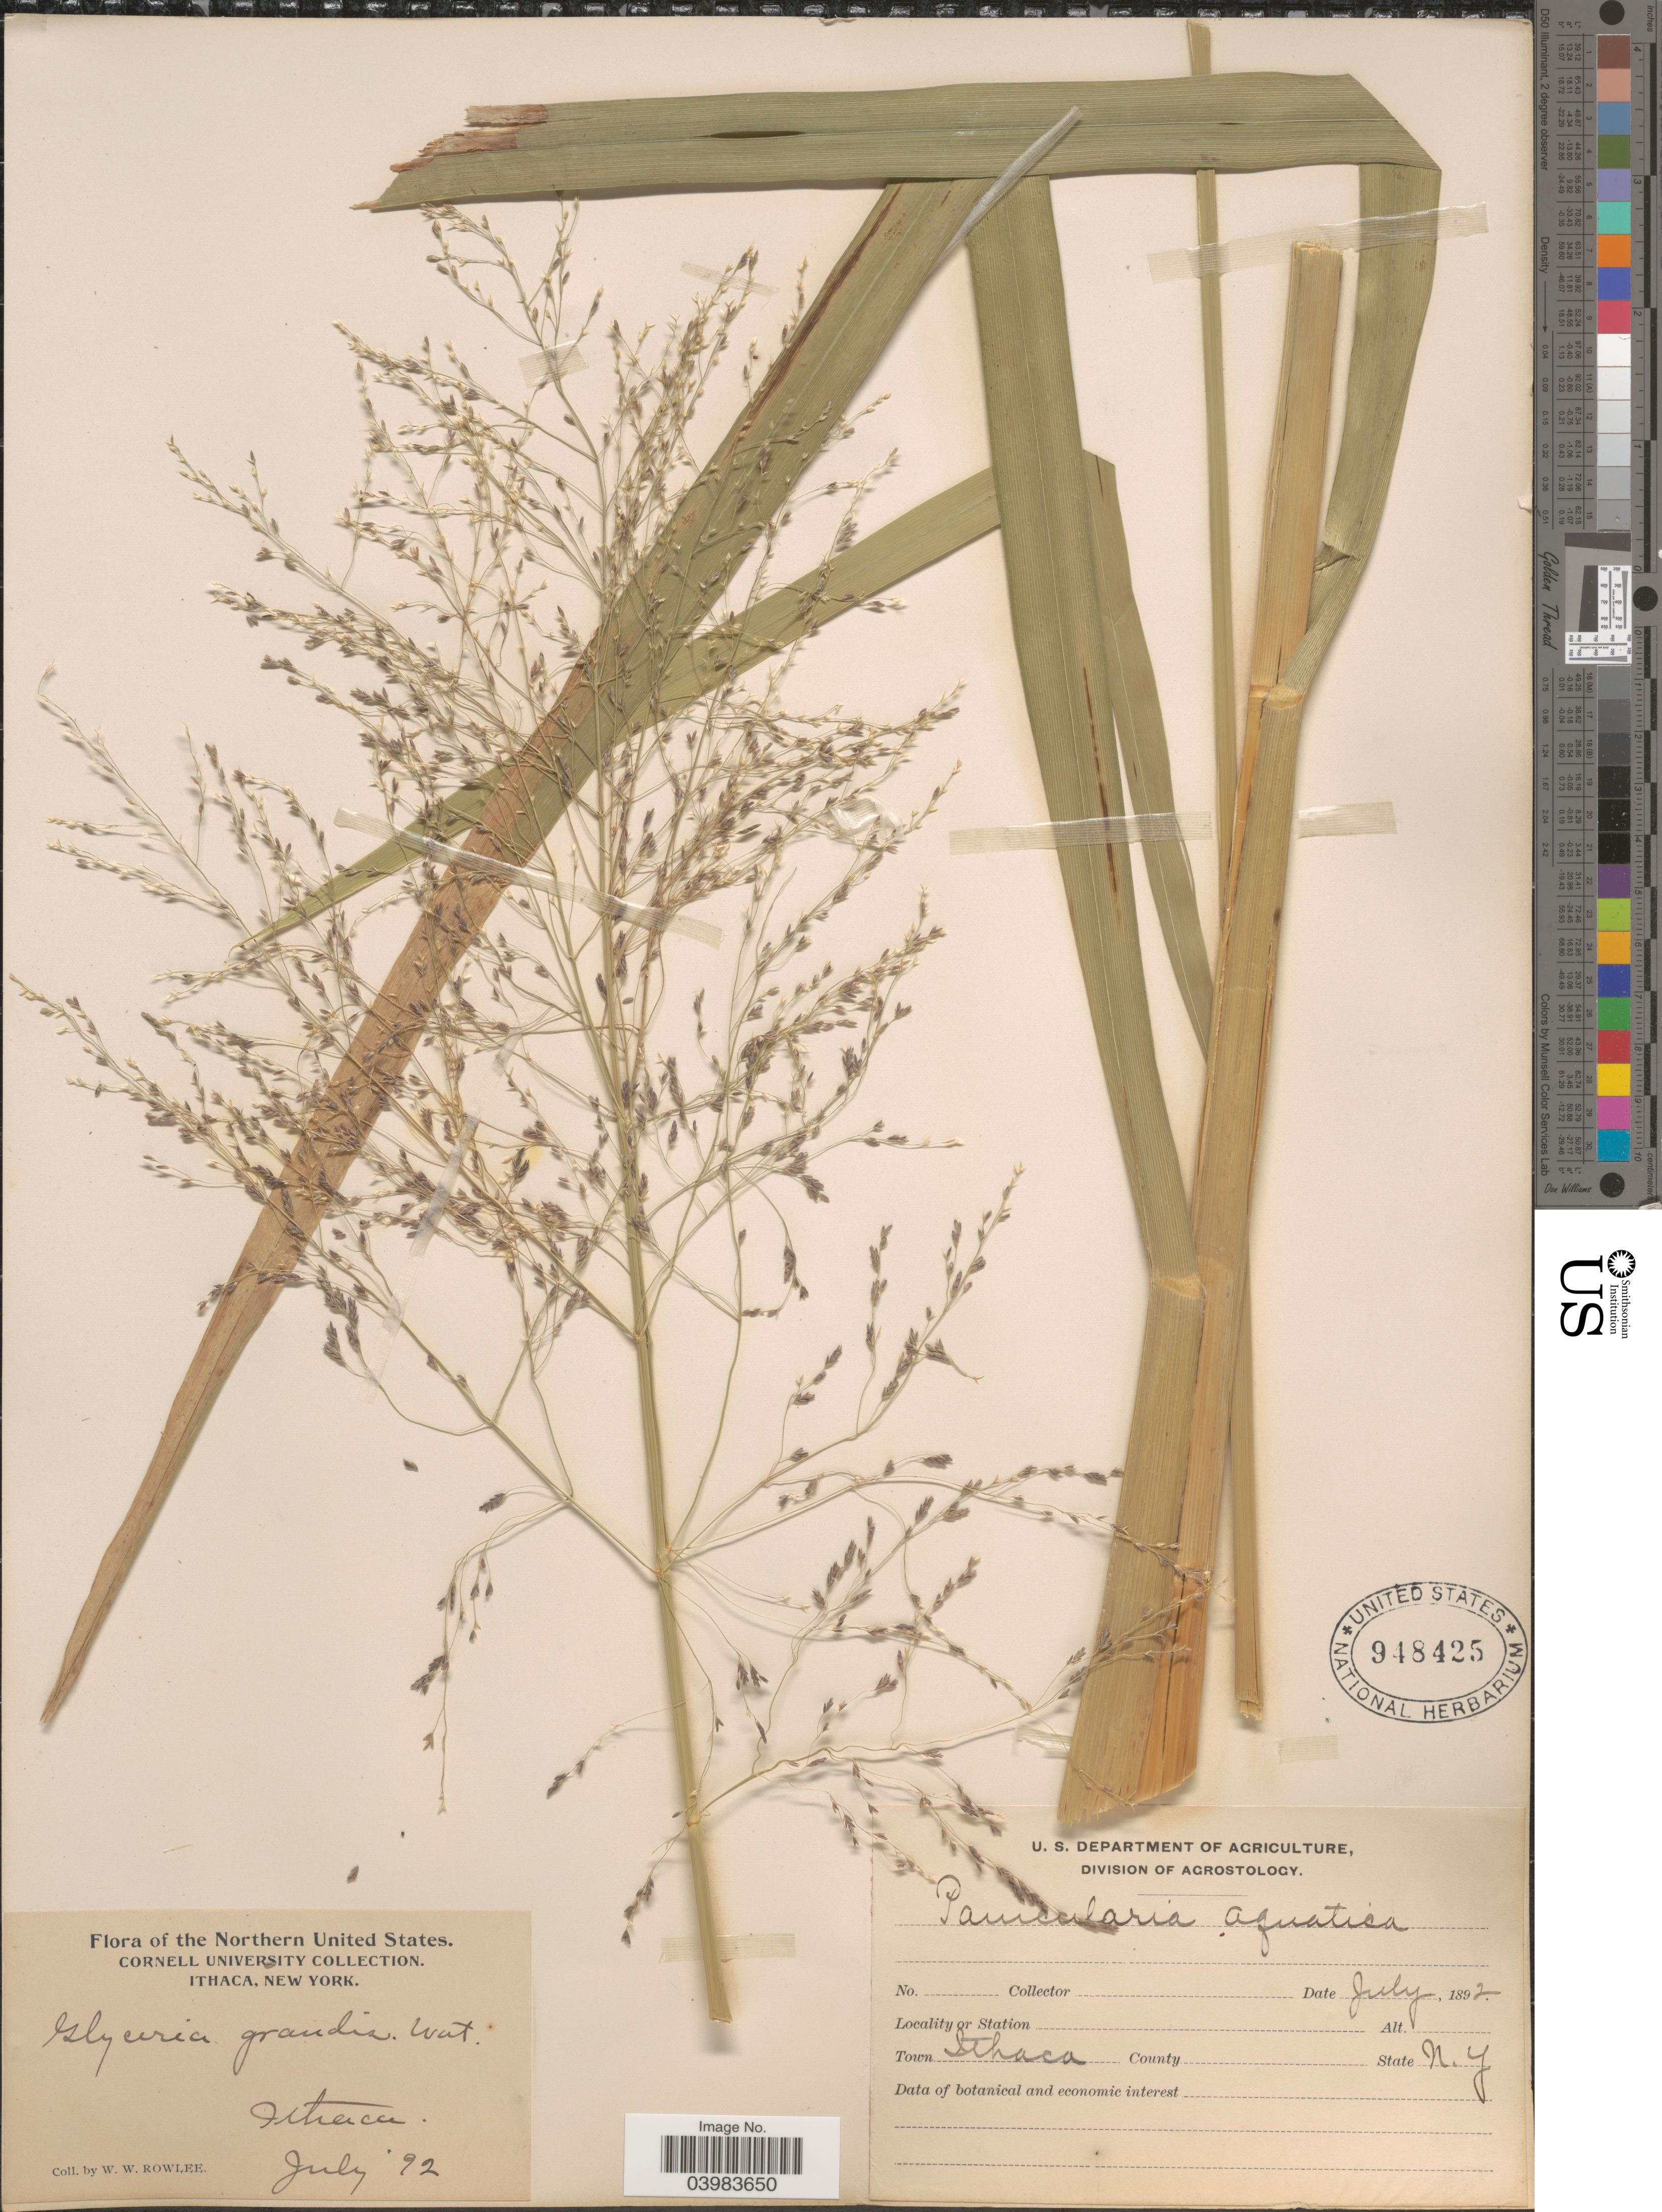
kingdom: Plantae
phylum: Tracheophyta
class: Liliopsida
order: Poales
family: Poaceae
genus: Glyceria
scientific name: Glyceria grandis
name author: S. Watson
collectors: W. W. Rowlee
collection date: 1892-07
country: United States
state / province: New York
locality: Town Ithaca.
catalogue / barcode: US 948425